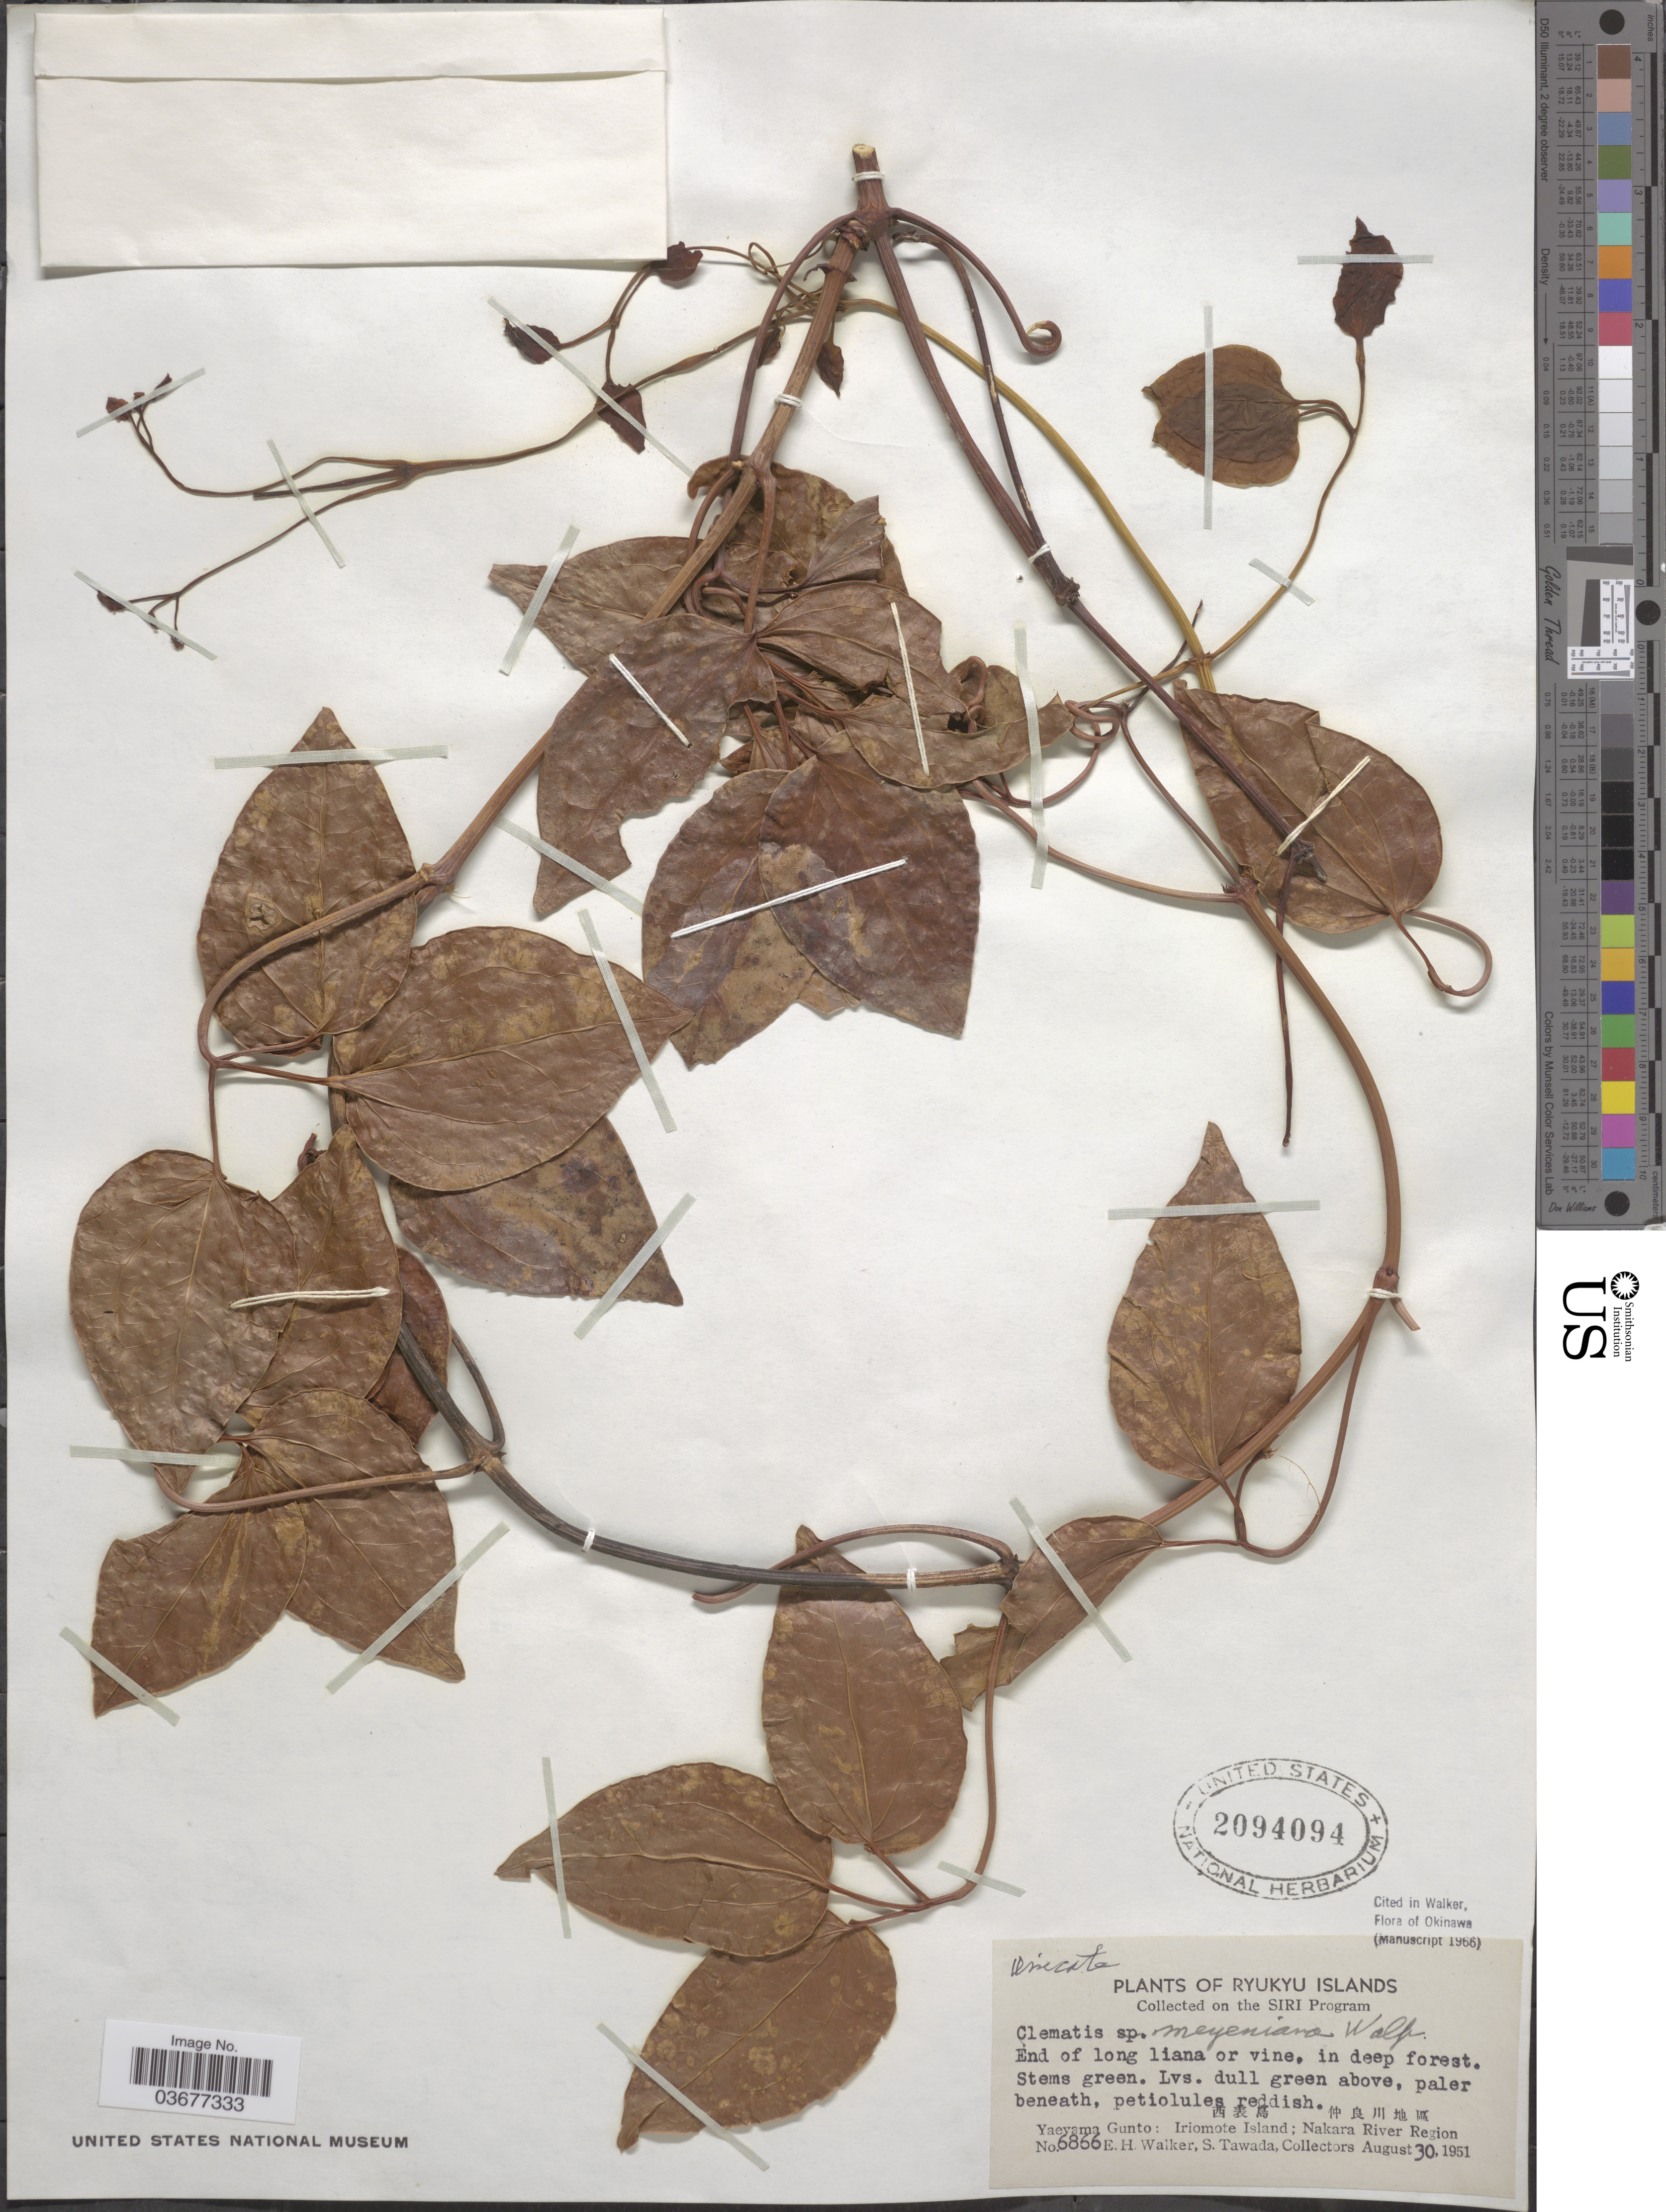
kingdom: Plantae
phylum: Tracheophyta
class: Magnoliopsida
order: Ranunculales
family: Ranunculaceae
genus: Clematis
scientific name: Clematis meyeniana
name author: Walp.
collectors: E. H. Walker & S. Tawada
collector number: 6866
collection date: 1951-08-30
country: Japan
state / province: Okinawa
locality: Ryukyu Islands. Yaevama Gunto: Iriomote Island; Nakara River Region.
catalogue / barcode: US 2094094